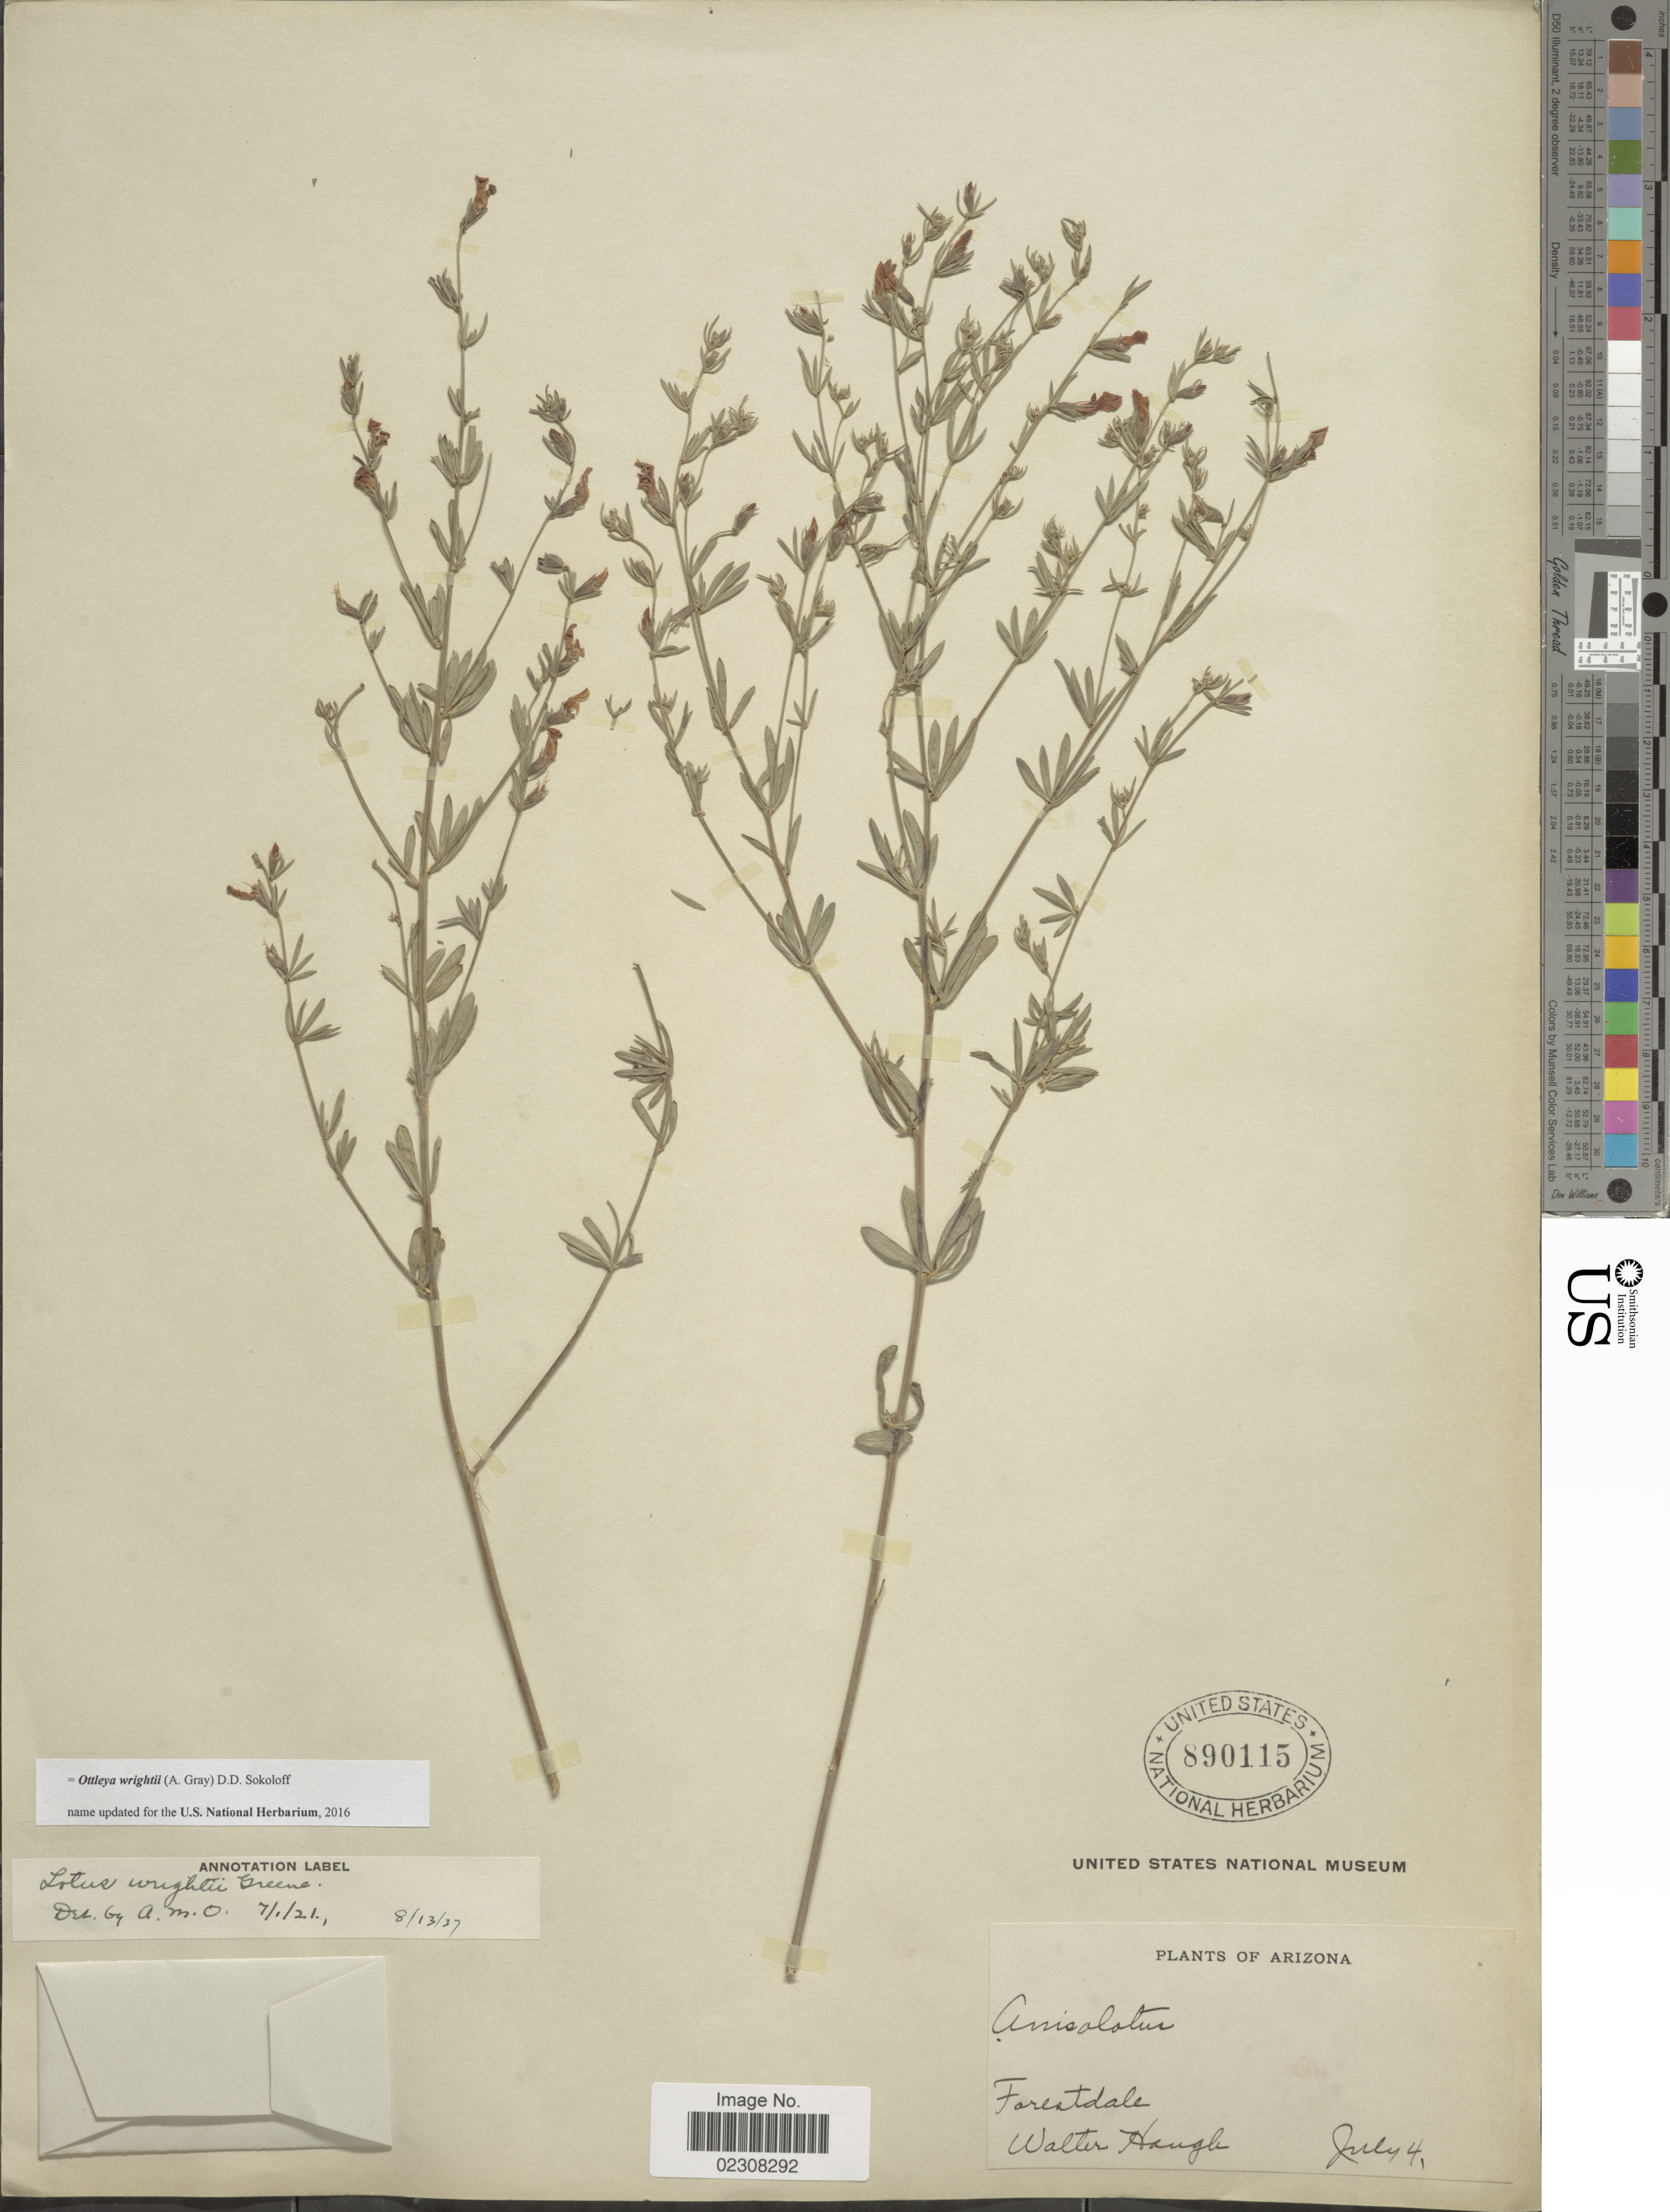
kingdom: Plantae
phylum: Tracheophyta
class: Magnoliopsida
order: Fabales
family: Fabaceae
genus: Ottleya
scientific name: Ottleya wrightii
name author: (A. Gray) D.D. Sokoloff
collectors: W. Hough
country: United States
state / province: Arizona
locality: Forestdale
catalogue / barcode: US 890115